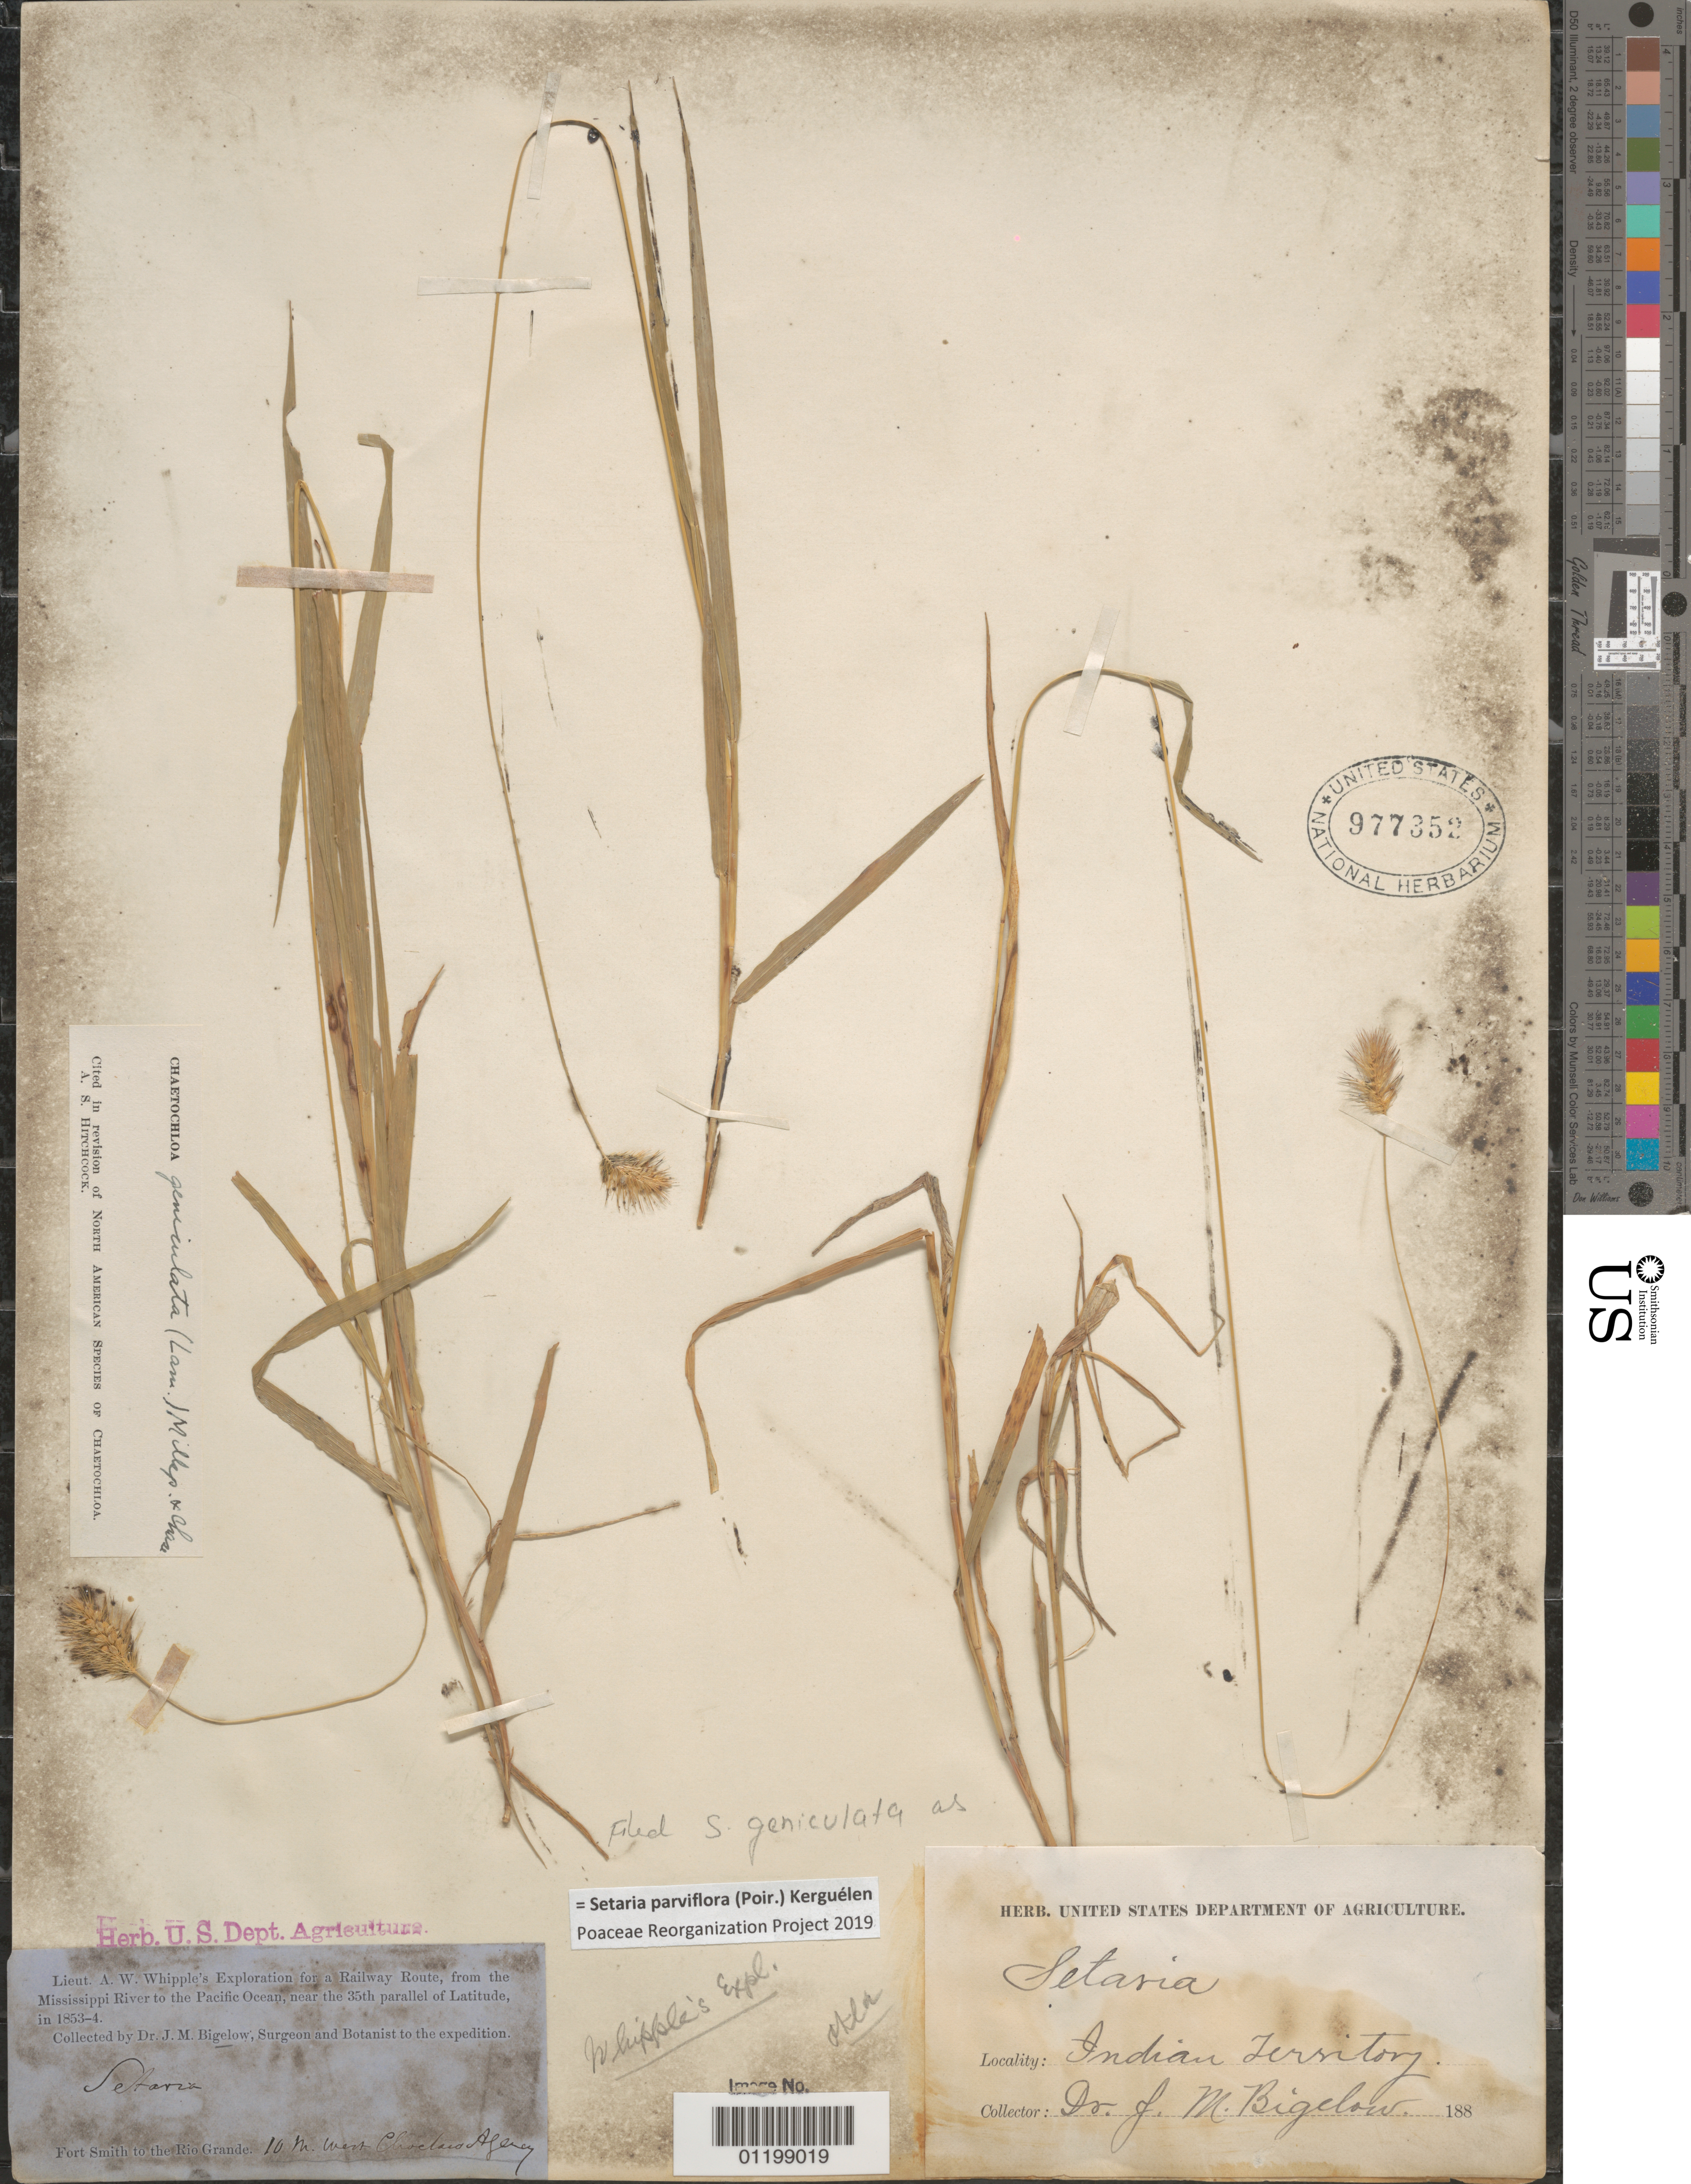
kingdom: Plantae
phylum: Tracheophyta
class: Liliopsida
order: Poales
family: Poaceae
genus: Setaria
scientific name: Setaria geniculata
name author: (Lam.) P. Beauv.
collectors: J. M. Bigelow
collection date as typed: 18--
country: United States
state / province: Oklahoma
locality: Fort Smith to the Rio Grande, Indian Territory.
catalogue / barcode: US 977352